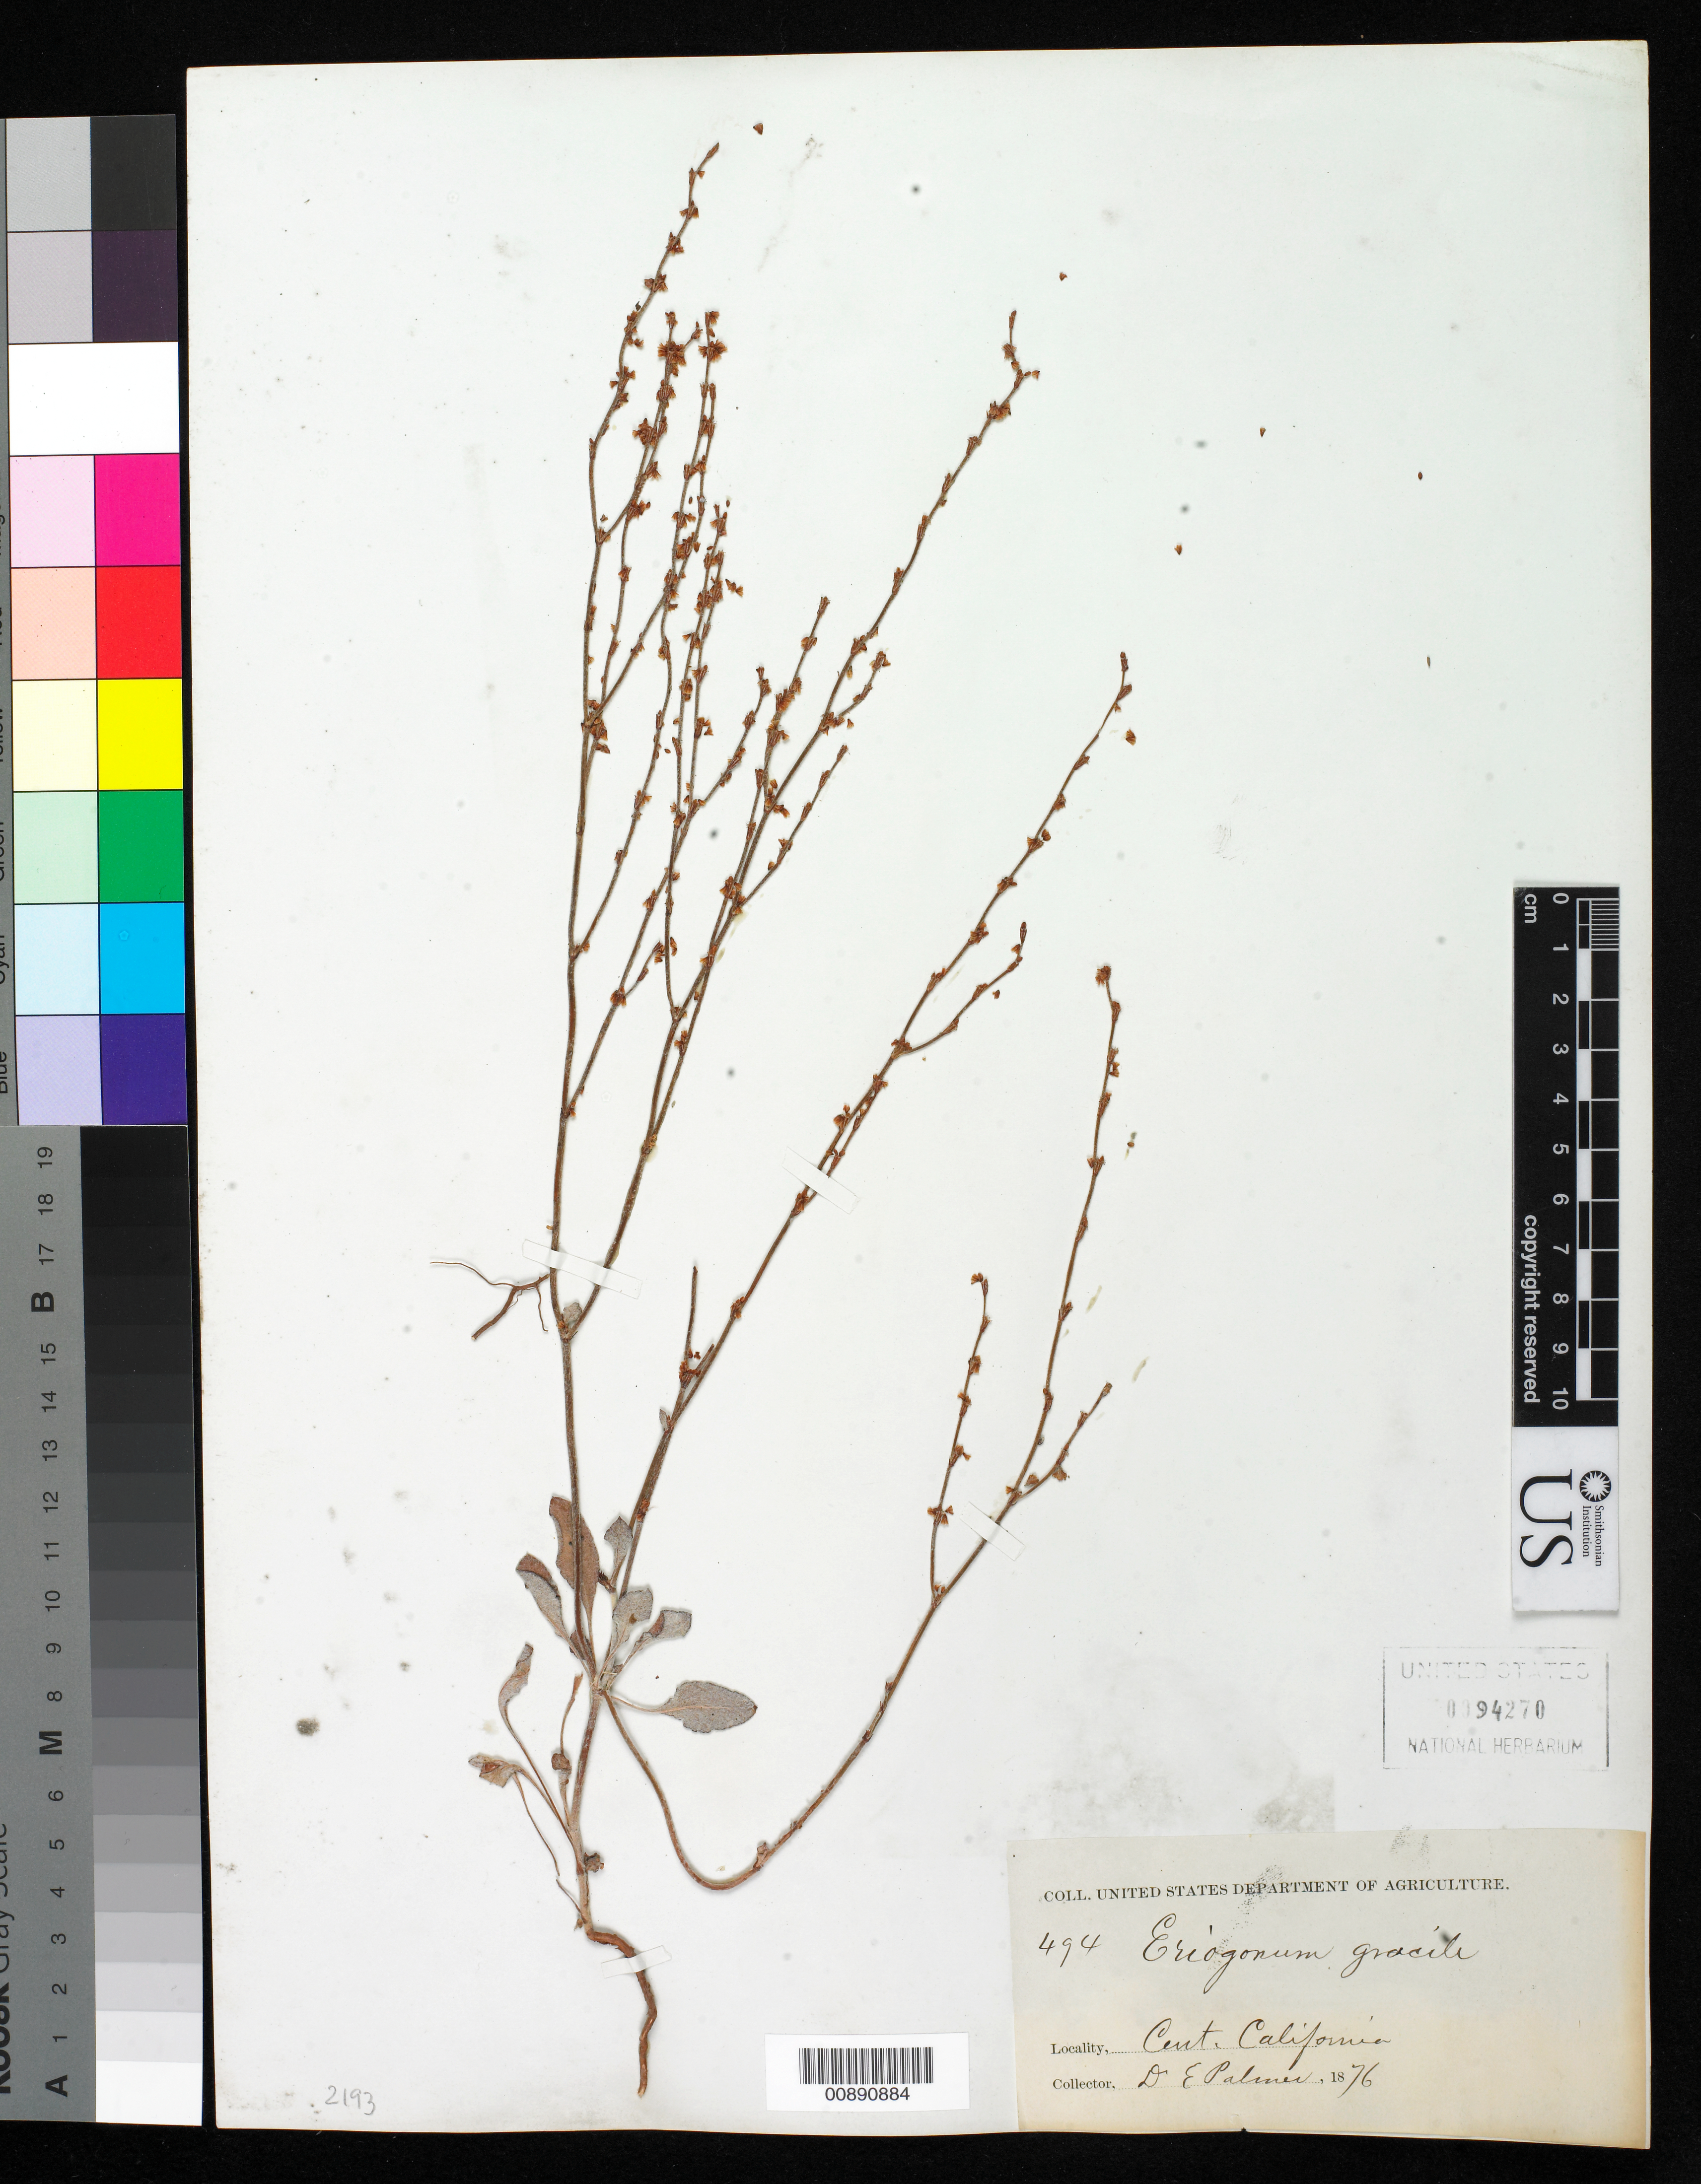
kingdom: Plantae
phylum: Tracheophyta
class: Magnoliopsida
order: Caryophyllales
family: Polygonaceae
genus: Eriogonum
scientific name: Eriogonum gracile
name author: Benth.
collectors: E. Palmer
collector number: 494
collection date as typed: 1876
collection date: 1876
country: United States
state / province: California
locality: Central California.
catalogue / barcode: US 94270